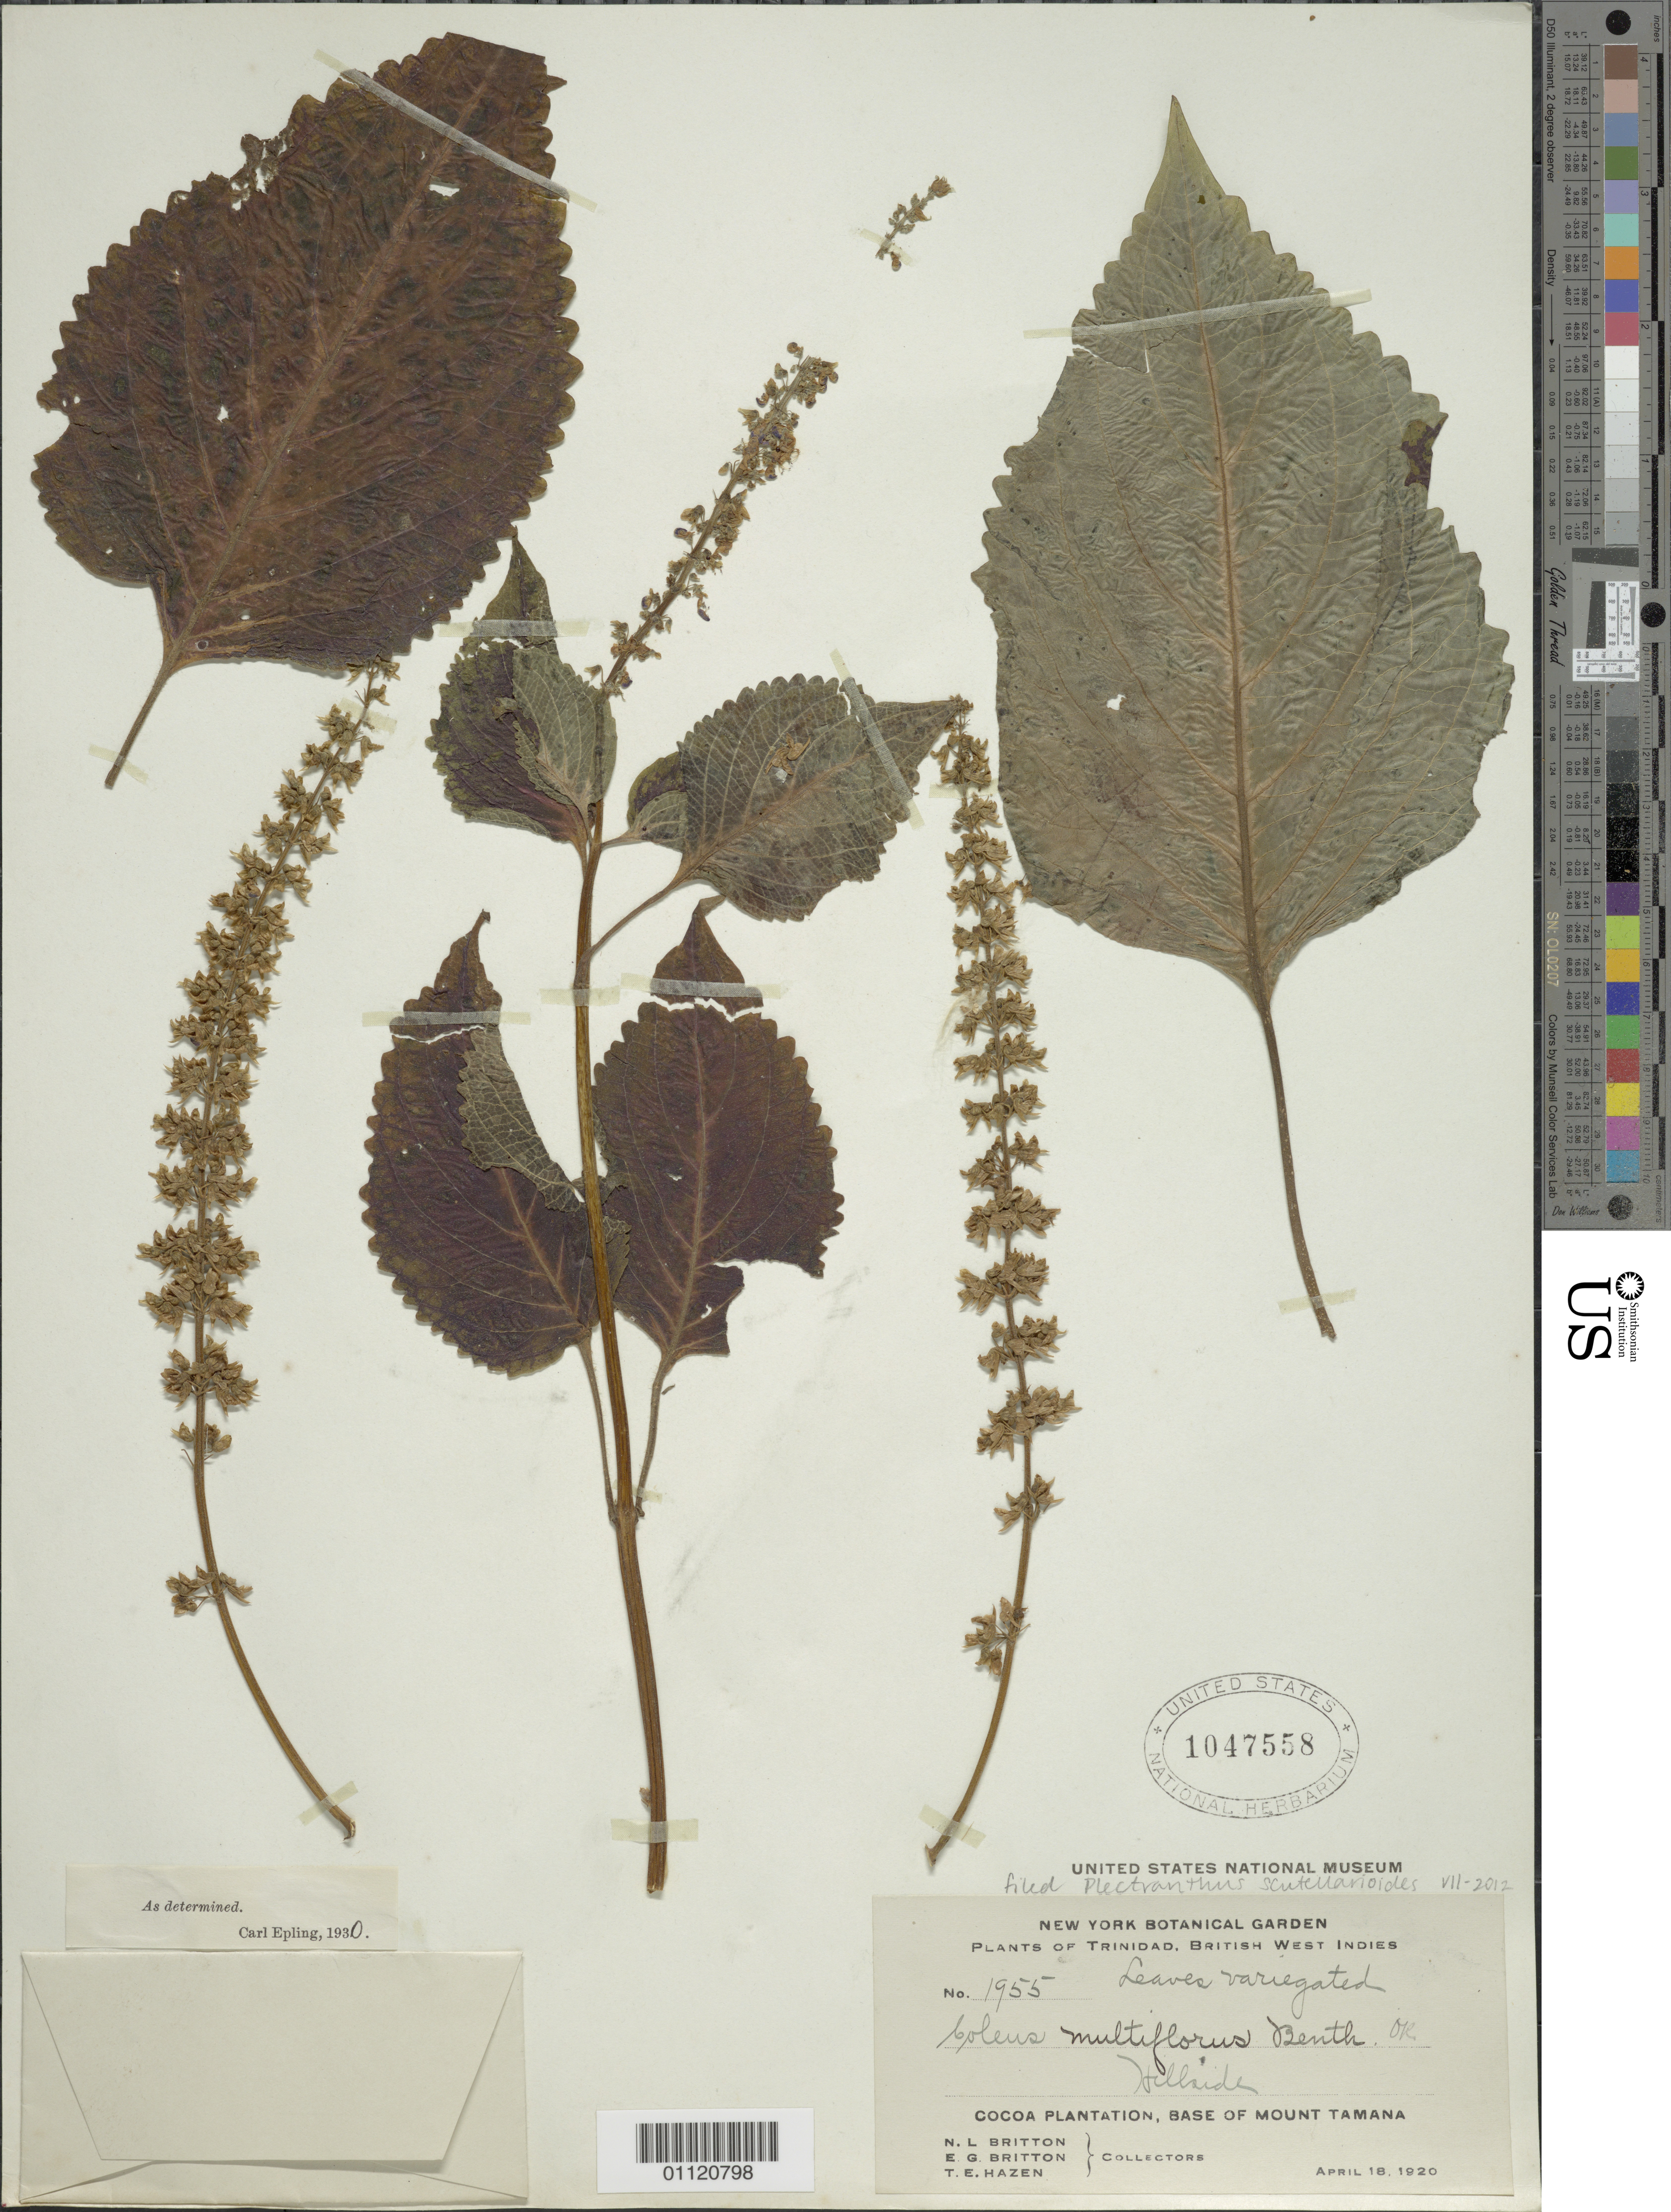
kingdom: Plantae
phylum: Tracheophyta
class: Magnoliopsida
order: Lamiales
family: Lamiaceae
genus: Plectranthus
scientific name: Plectranthus scutellarioides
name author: (L.) R. Br.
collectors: N. Britton, E. G. Britton & T. E. Hazen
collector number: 1955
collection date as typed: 18 Apr 1920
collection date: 1920-04-18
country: Trinidad and Tobago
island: Trinidad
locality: Cocoa plantation, base of Mount Tamana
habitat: hillside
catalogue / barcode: US 1047558